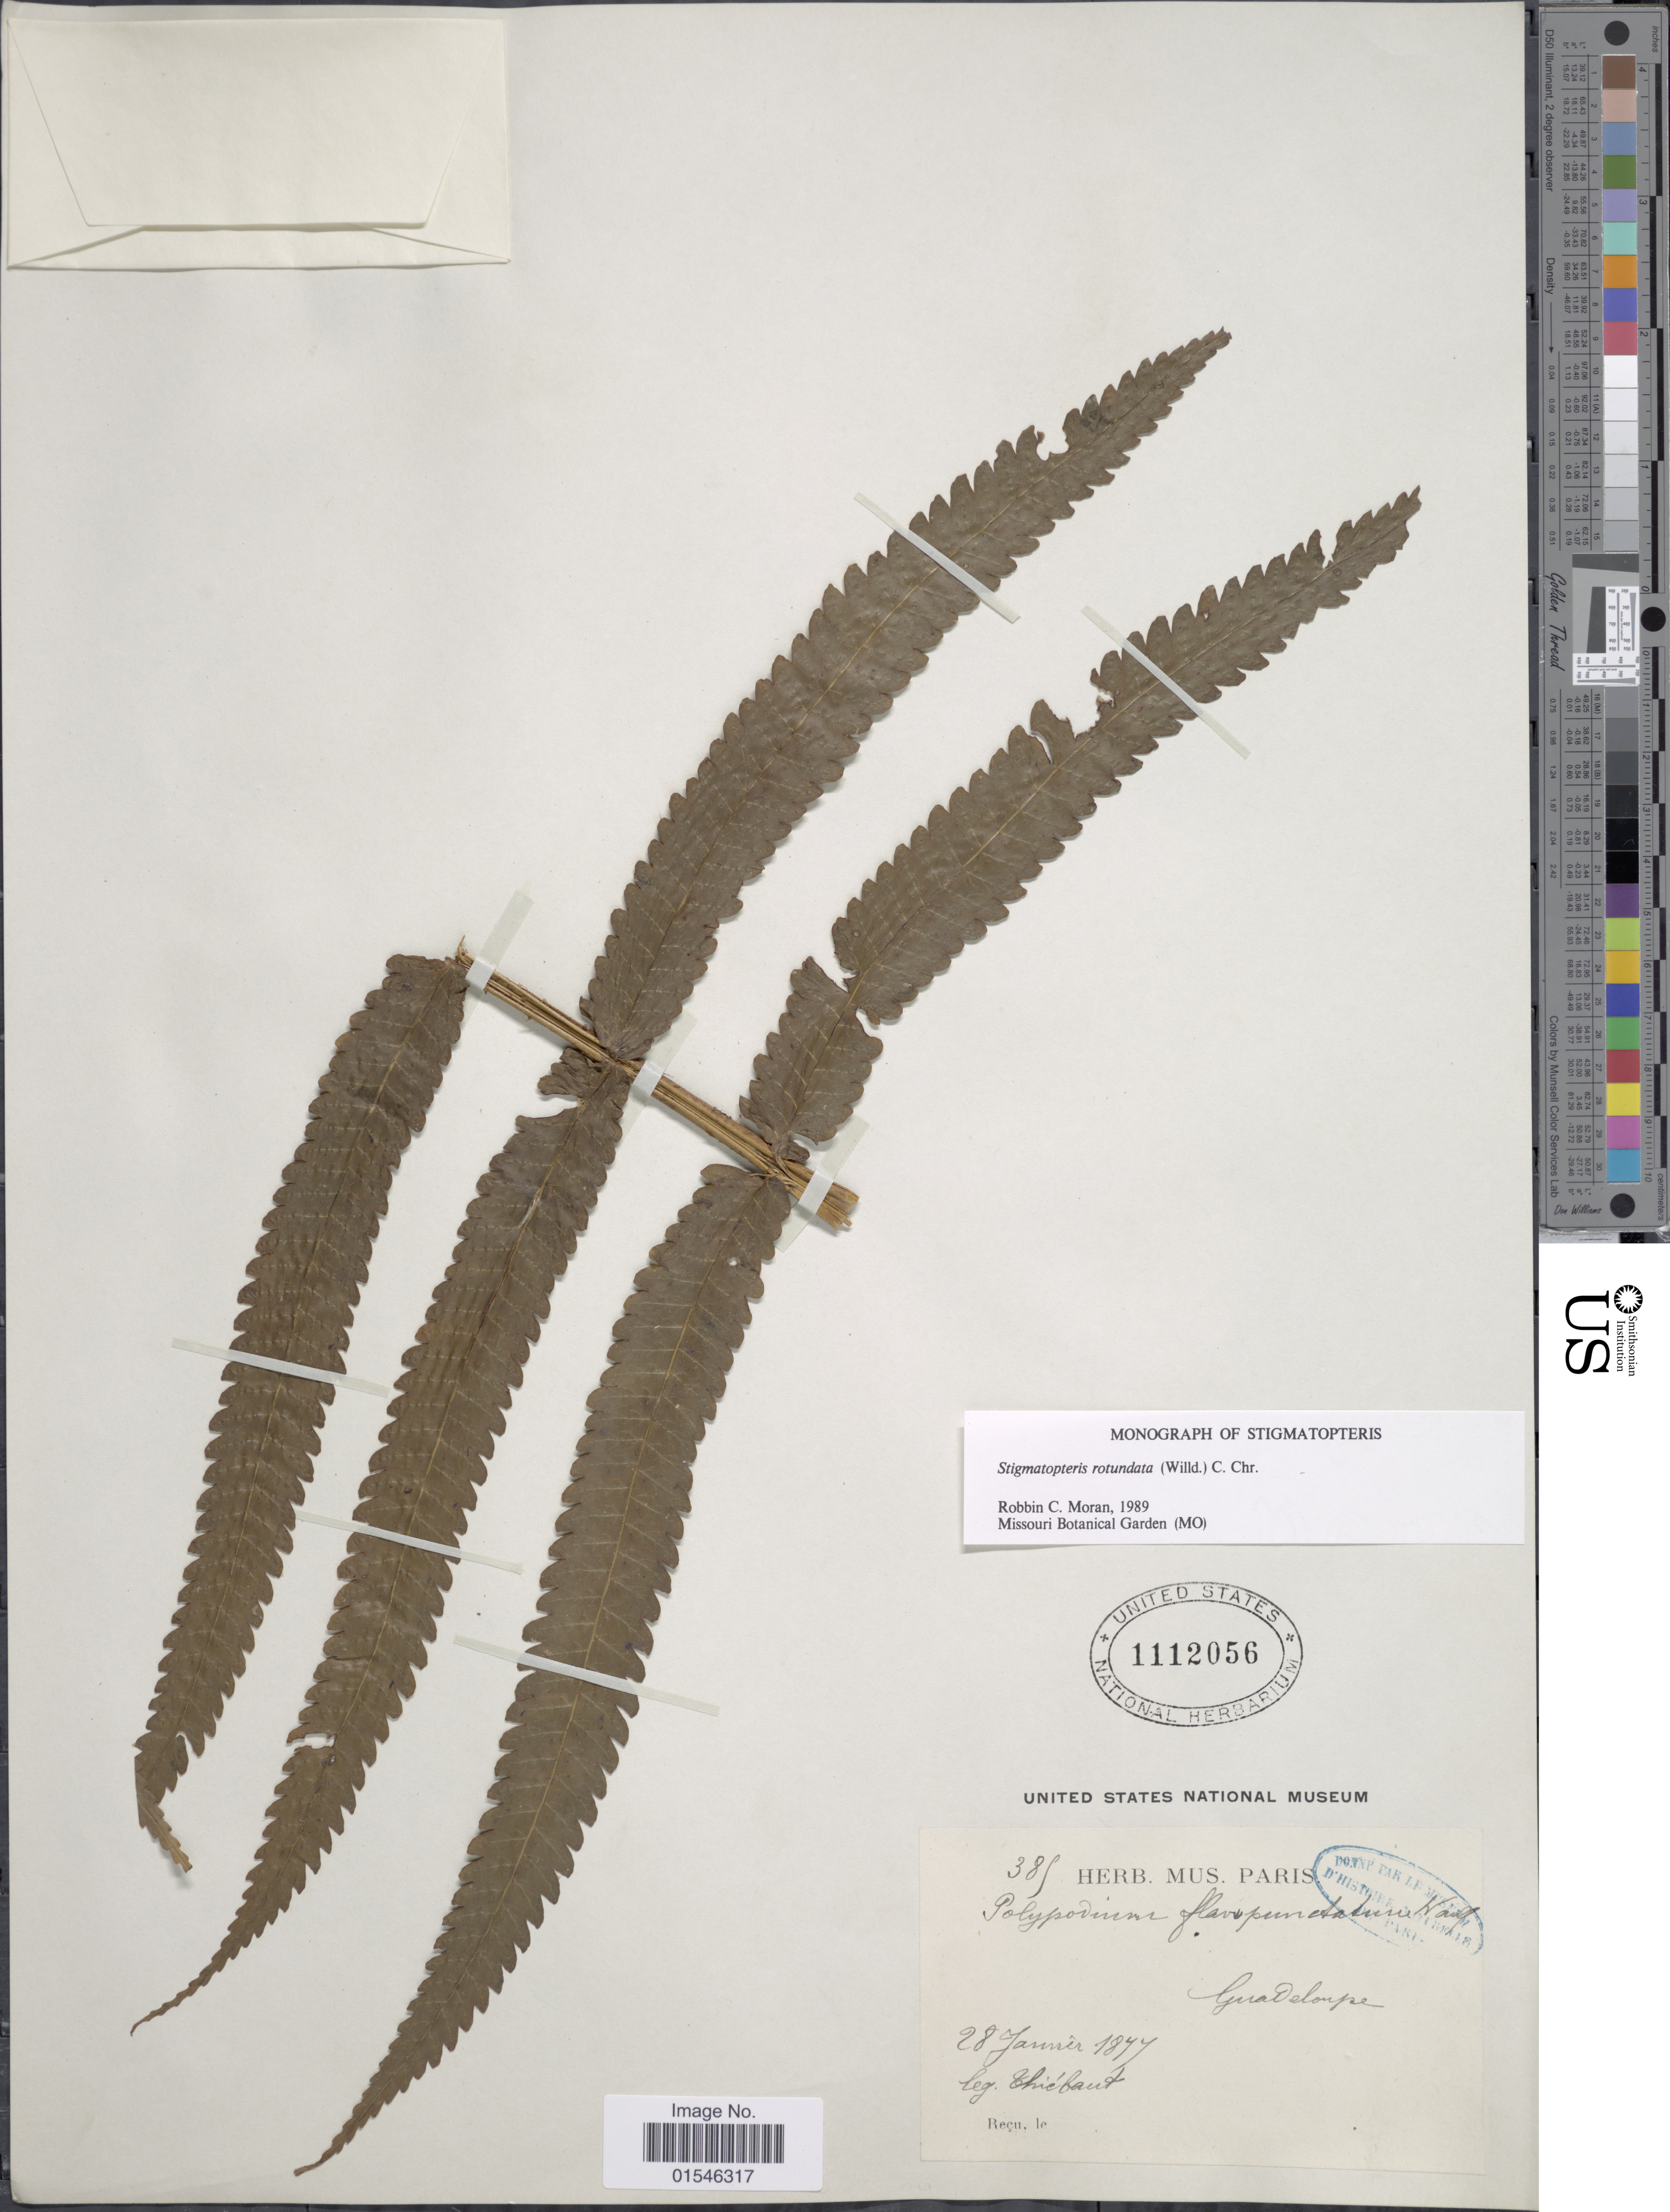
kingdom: Plantae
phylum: Tracheophyta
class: Polypodiopsida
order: Polypodiales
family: Dryopteridaceae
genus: Stigmatopteris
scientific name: Stigmatopteris rotundata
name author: (Willd.) C. Chr.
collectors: -. Thiebaut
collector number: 389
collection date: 1877-01-28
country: Guadeloupe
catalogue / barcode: US 1112056